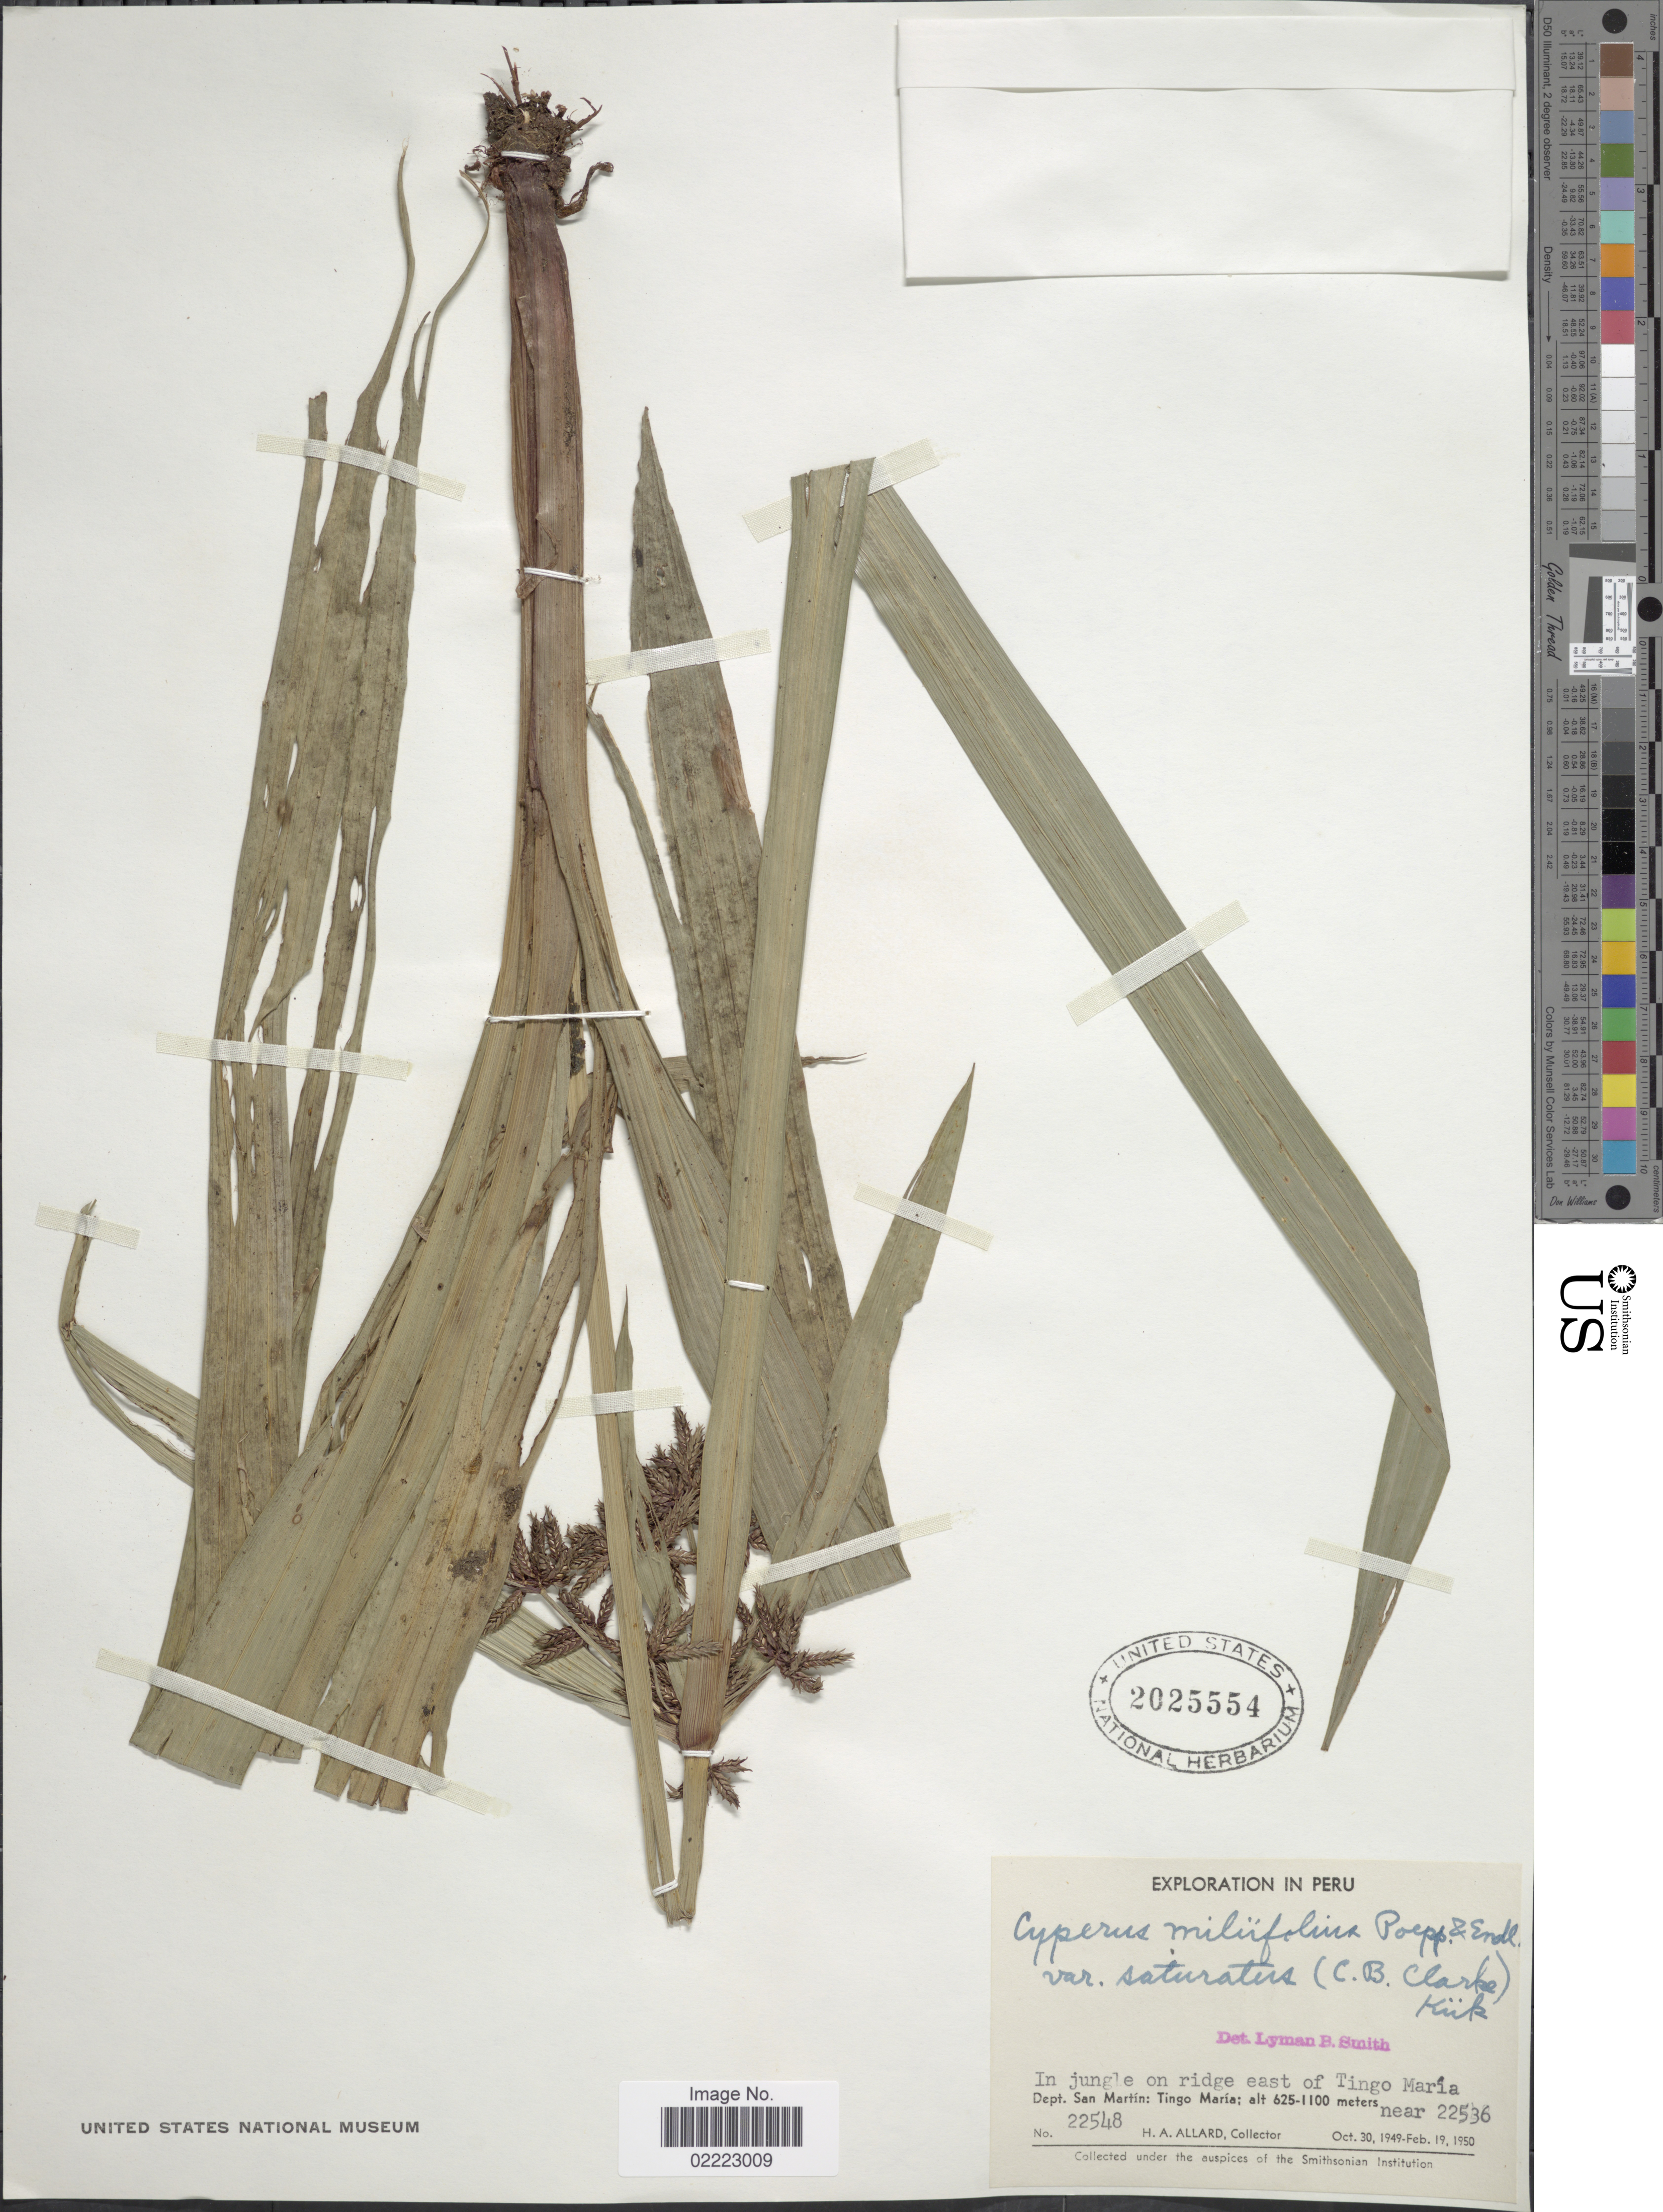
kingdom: Plantae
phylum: Tracheophyta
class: Liliopsida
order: Poales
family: Cyperaceae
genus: Cyperus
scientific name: Cyperus miliifolius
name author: Poepp. & Kunth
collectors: H. A. Allard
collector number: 22548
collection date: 1949-10-30/1950-02-19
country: Peru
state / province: San Martín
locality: In jungle on ridge east of Tingo Maria. Dept. San Martin: Tingo Maria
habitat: in jungle on ridge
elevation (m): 625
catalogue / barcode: US 2025554